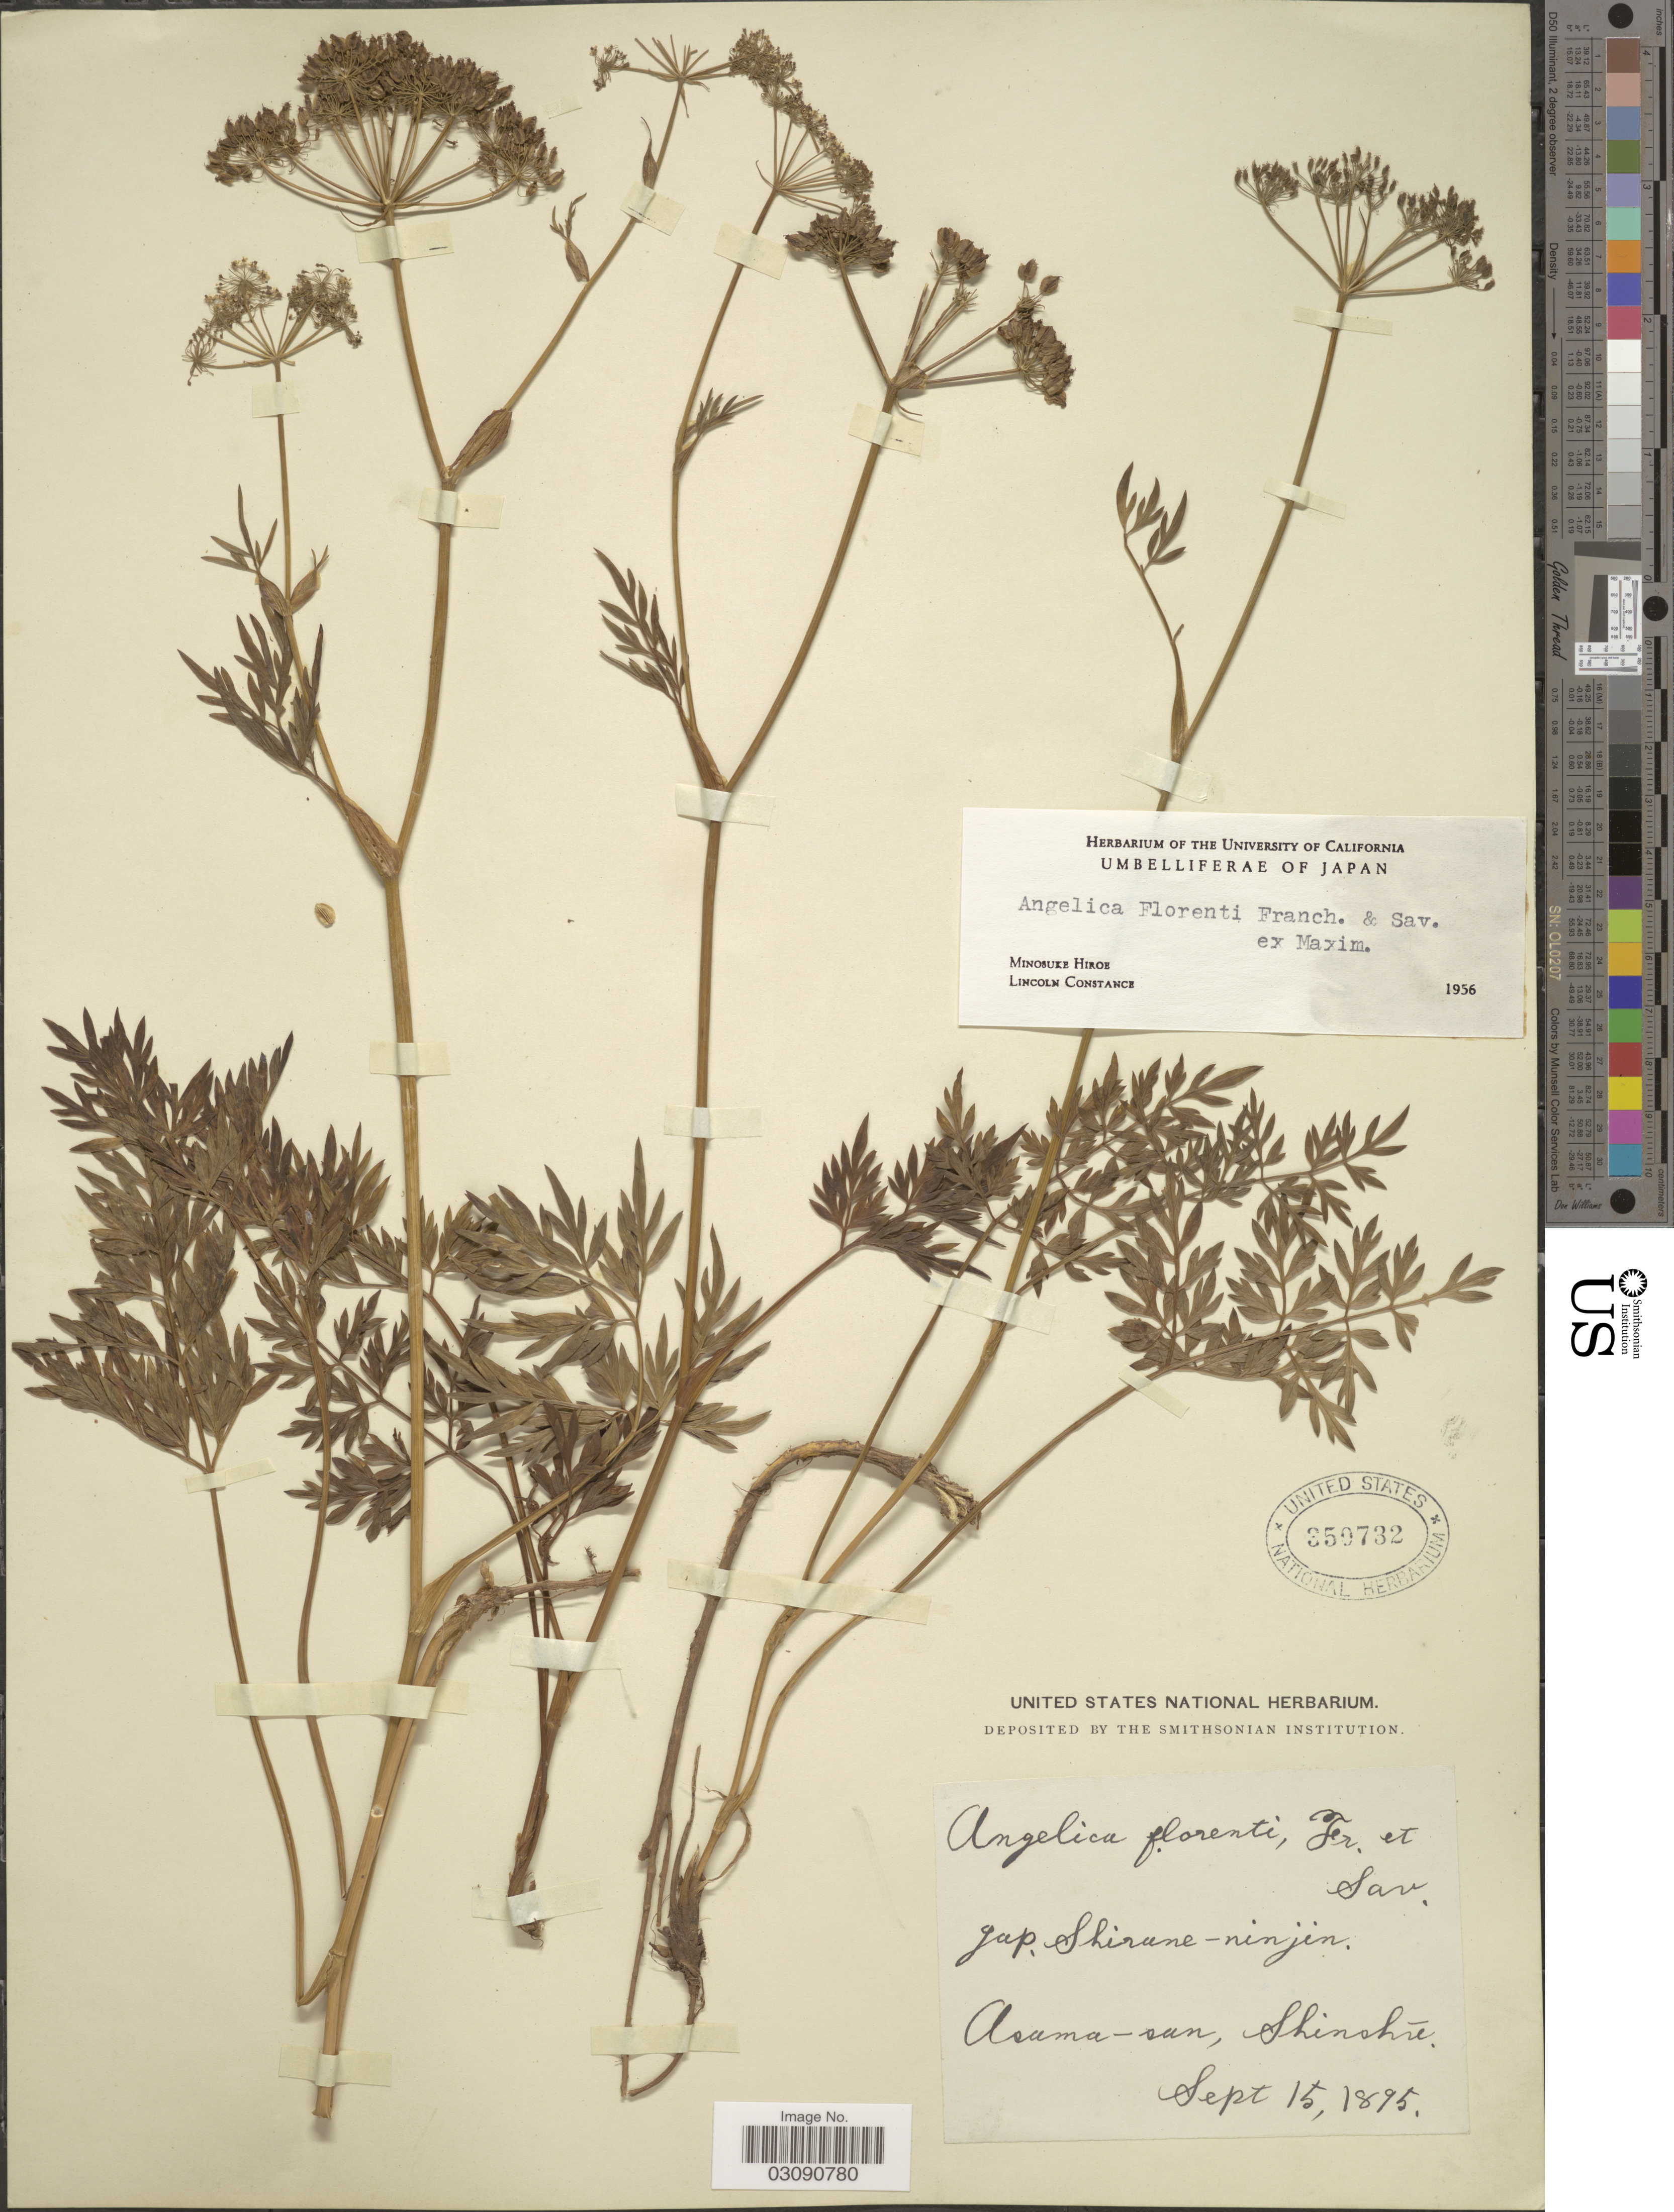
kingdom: Plantae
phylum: Tracheophyta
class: Magnoliopsida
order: Apiales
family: Apiaceae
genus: Angelica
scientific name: Angelica florentii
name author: Franch. & Sav. ex Maxim.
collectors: ex herb. United States National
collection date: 1895-09-15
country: Japan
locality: Asuma-san, Shinoshú.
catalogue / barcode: US 350732